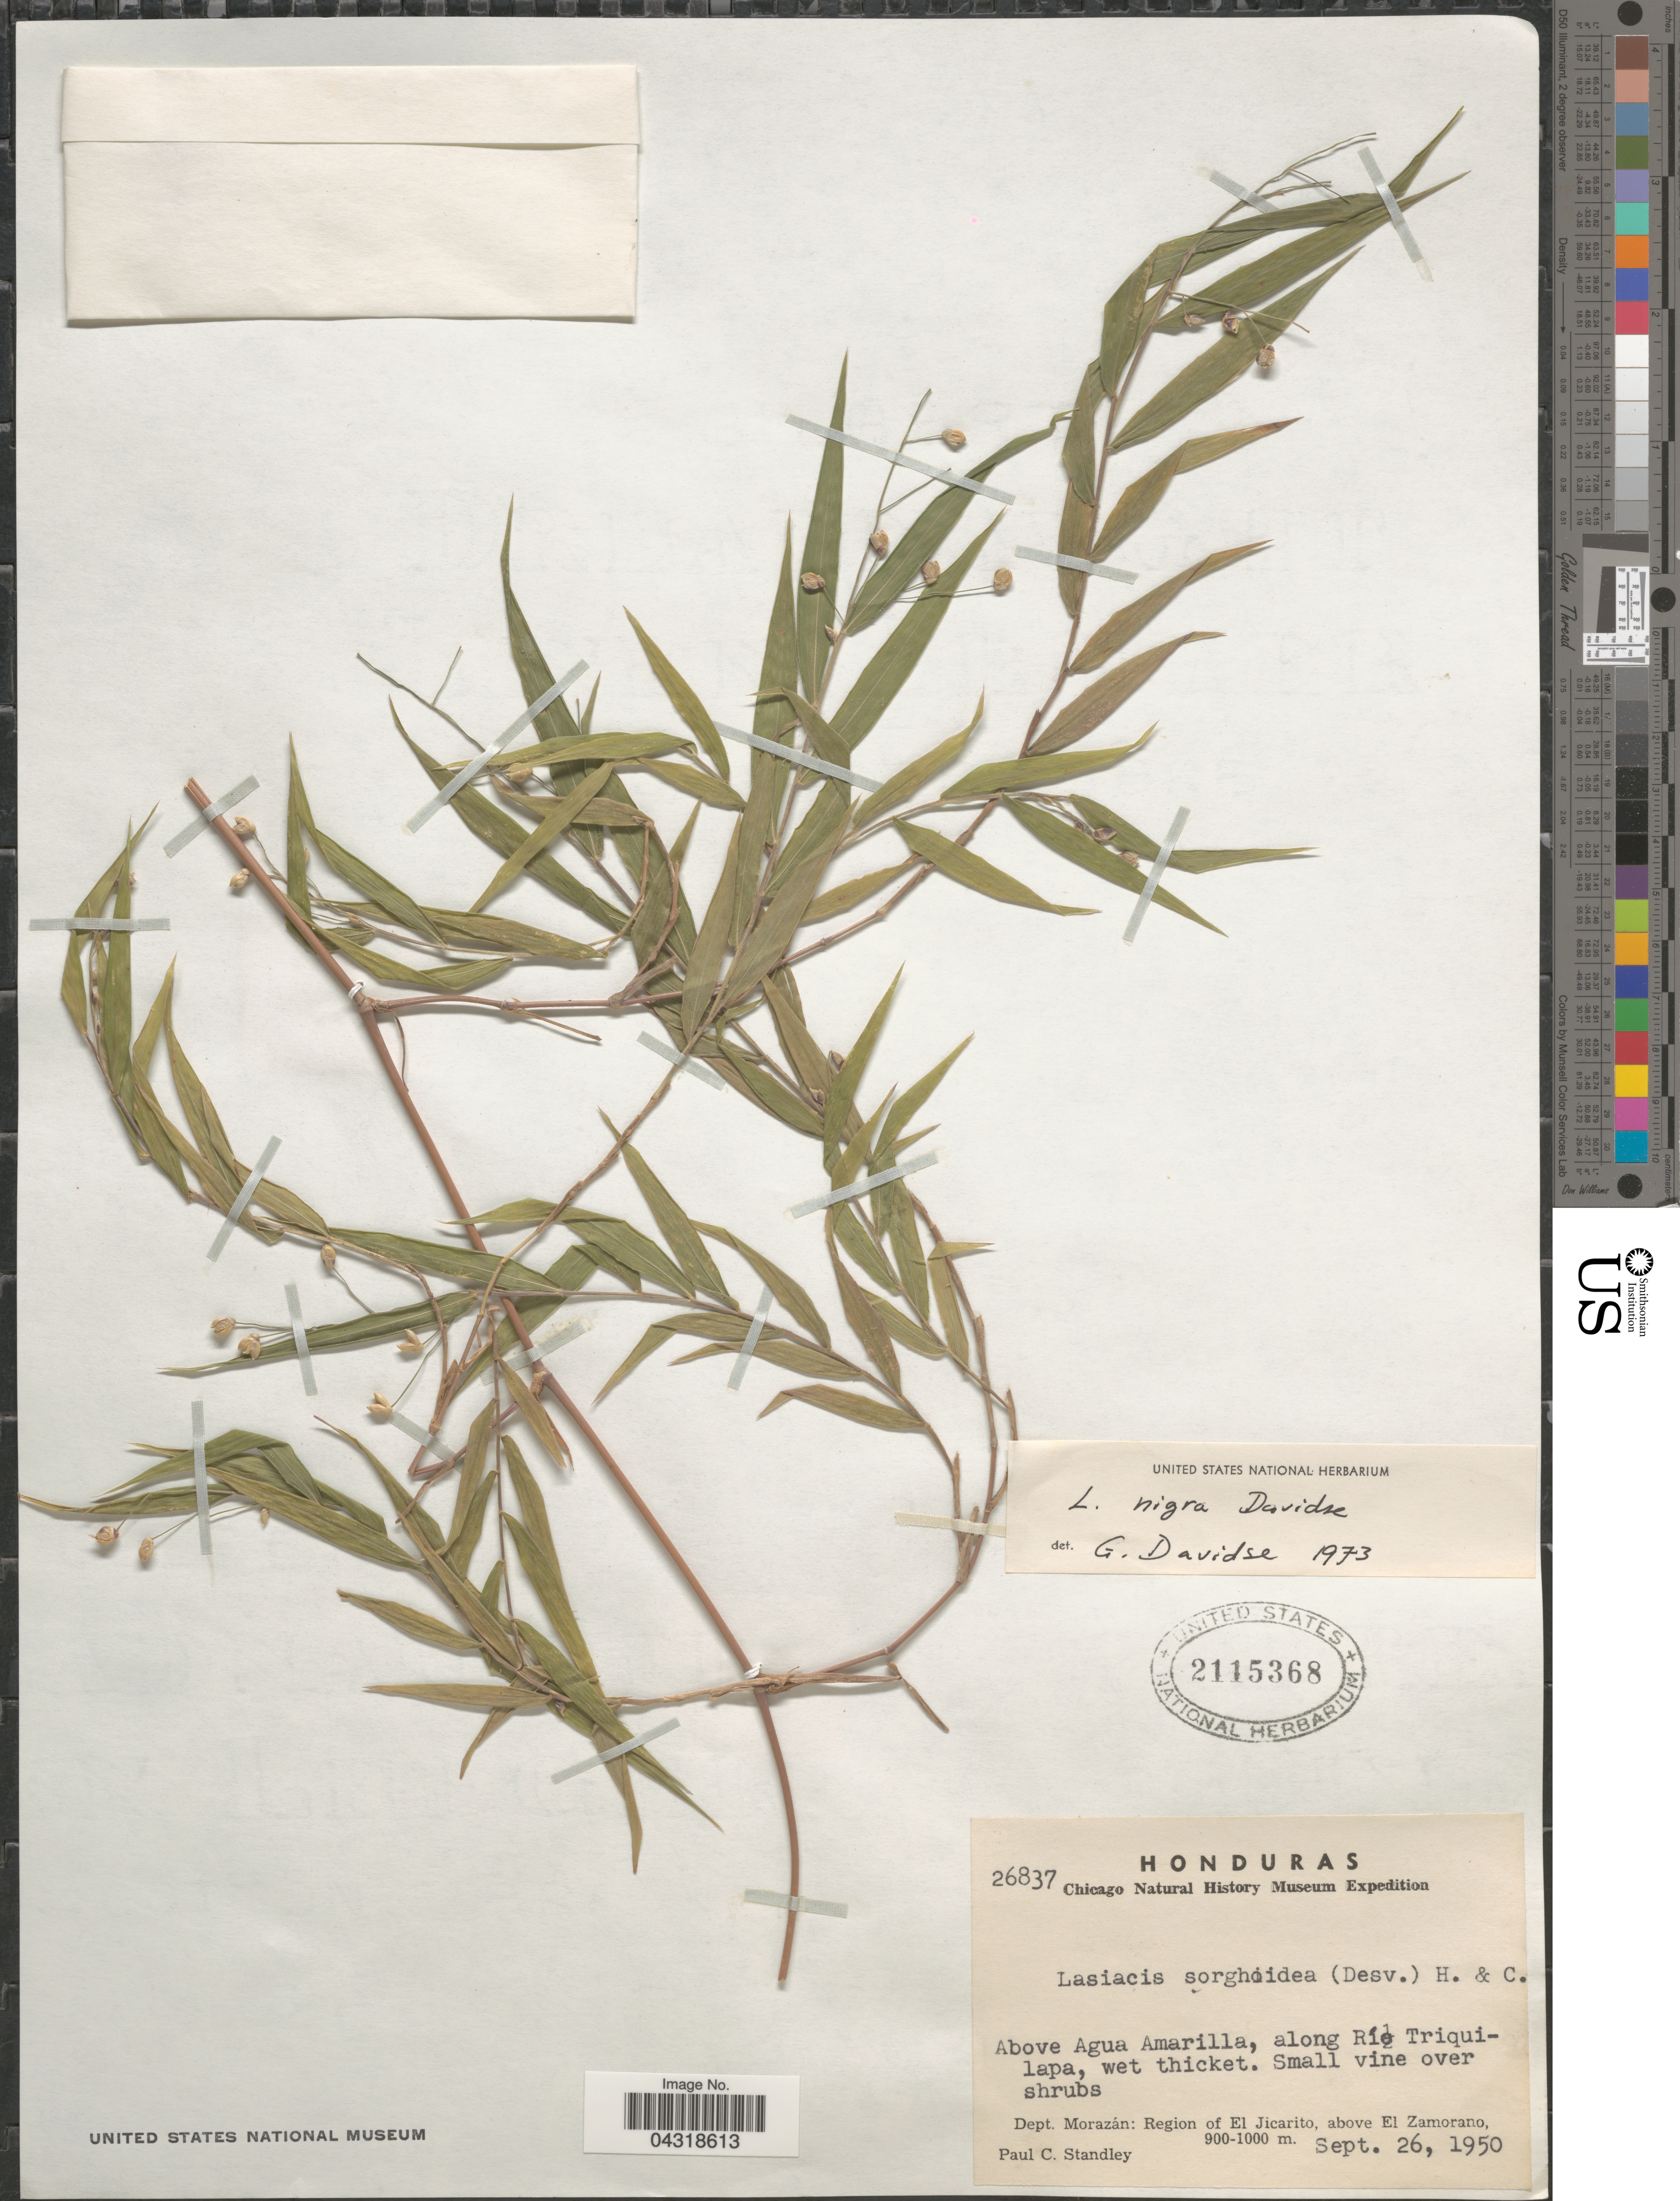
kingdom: Plantae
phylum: Tracheophyta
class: Liliopsida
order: Poales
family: Poaceae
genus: Lasiacis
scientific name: Lasiacis nigra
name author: Davidse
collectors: P. C. Standley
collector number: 26837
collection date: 1950-09-26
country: Honduras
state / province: Fco. Morazán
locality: Above Agua Amarilla, along Río Triquilapa, wet thicket. Dept. Morazán: Region of El Jicarito, above El Zamorano.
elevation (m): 900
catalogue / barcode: US 2115368